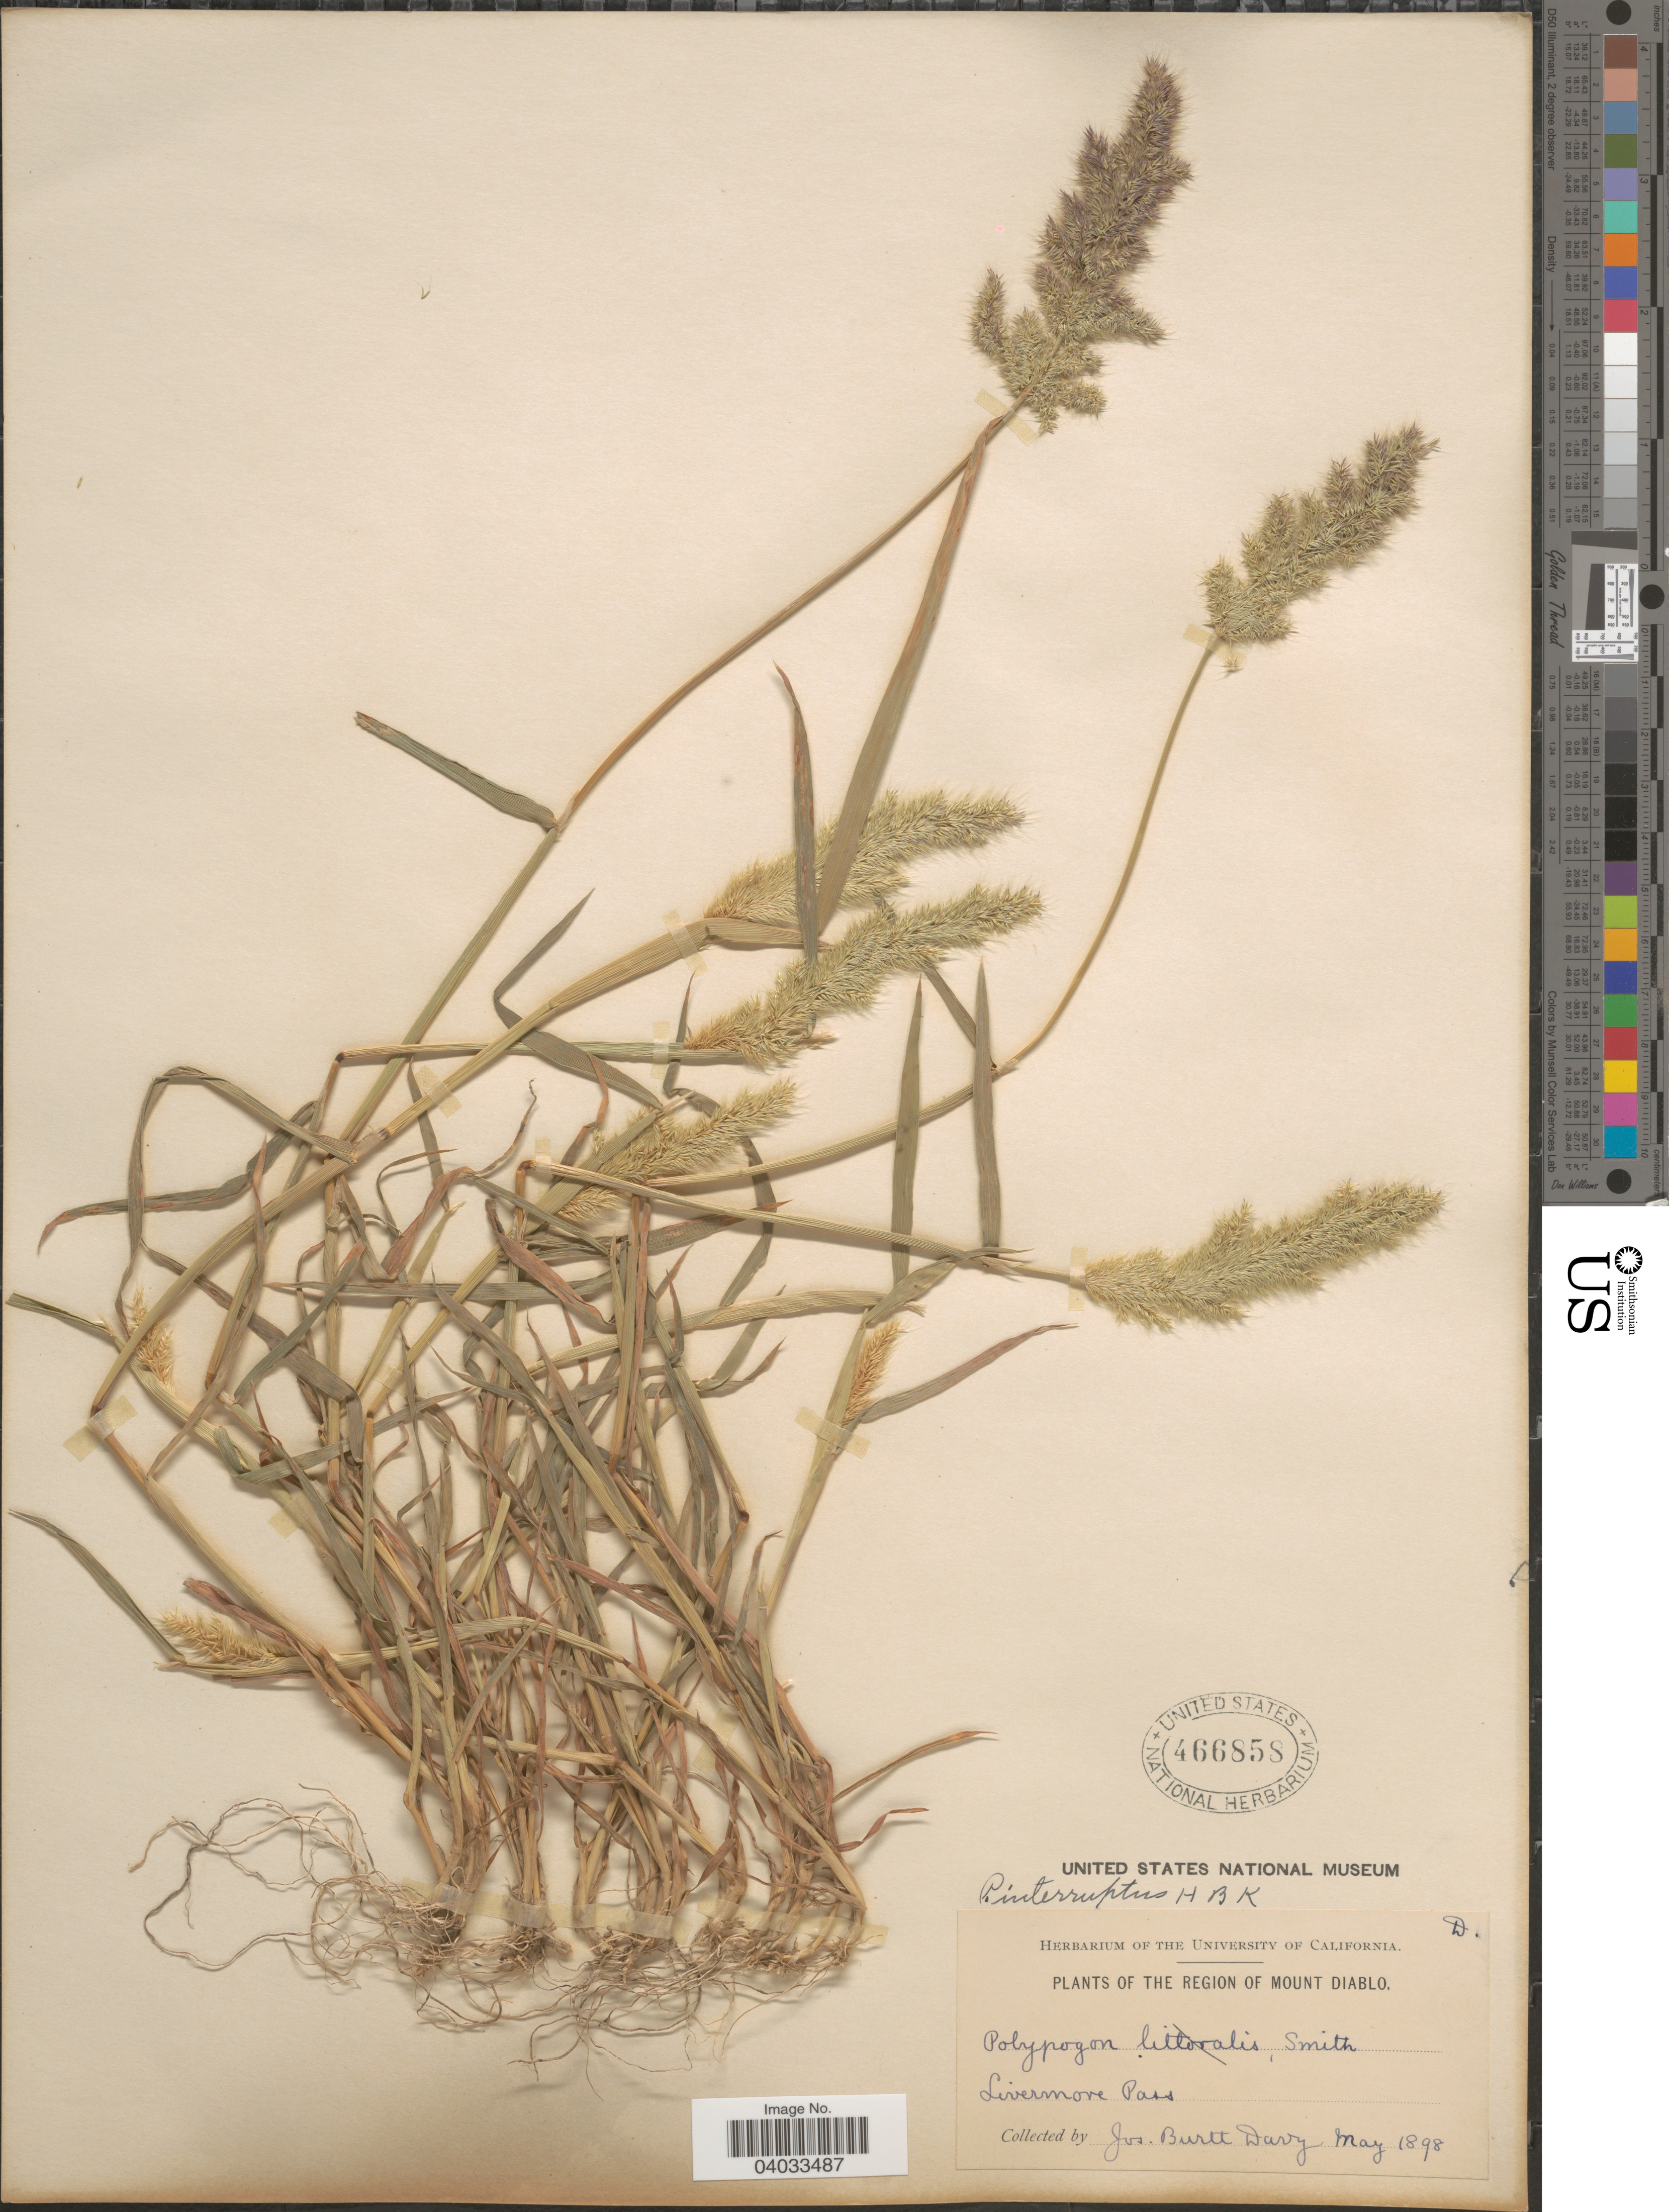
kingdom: Plantae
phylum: Tracheophyta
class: Liliopsida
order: Poales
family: Poaceae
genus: Polypogon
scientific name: Polypogon interruptus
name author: Kunth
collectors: J. Burtt Davy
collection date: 1898-05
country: United States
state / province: California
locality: The Region of Mount Diablo. Livermore Pass.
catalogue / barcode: US 466858